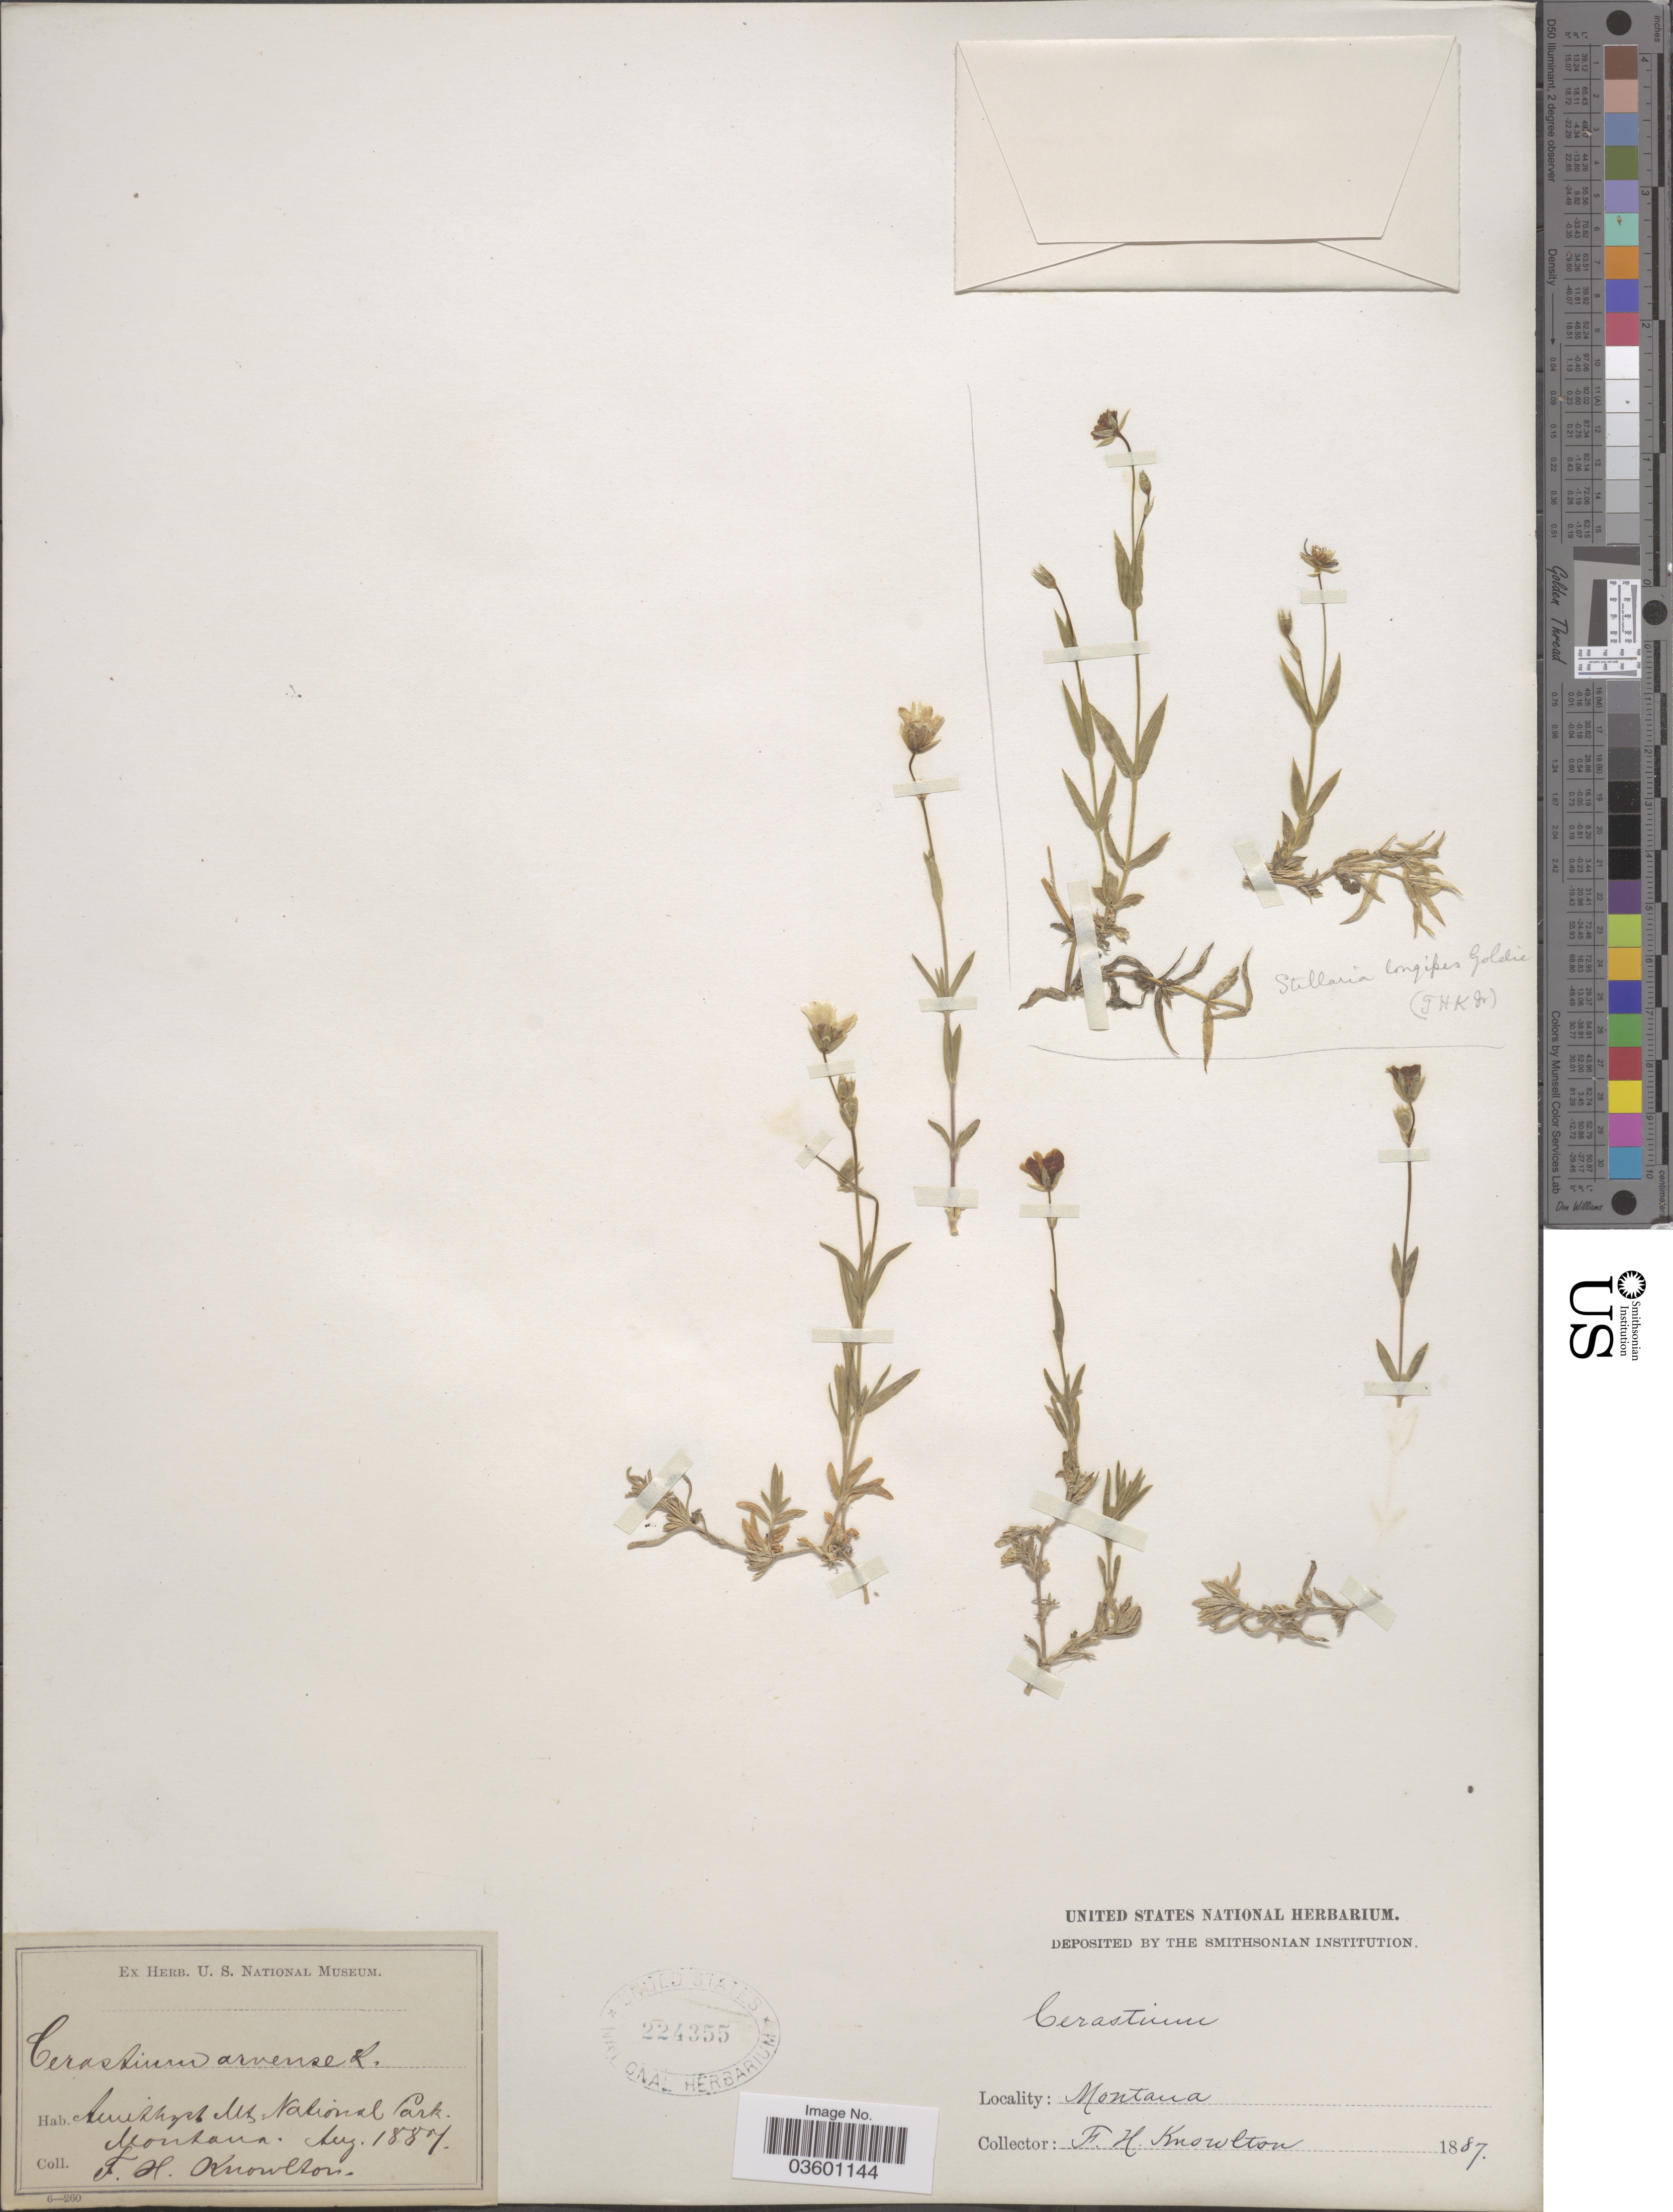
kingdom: Plantae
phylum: Tracheophyta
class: Magnoliopsida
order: Caryophyllales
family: Caryophyllaceae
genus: Cerastium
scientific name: Cerastium arvense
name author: L.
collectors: F. H. Knowlton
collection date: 1887-08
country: United States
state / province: Montana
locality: Amethyst Mts. National Park.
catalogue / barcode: US 224355